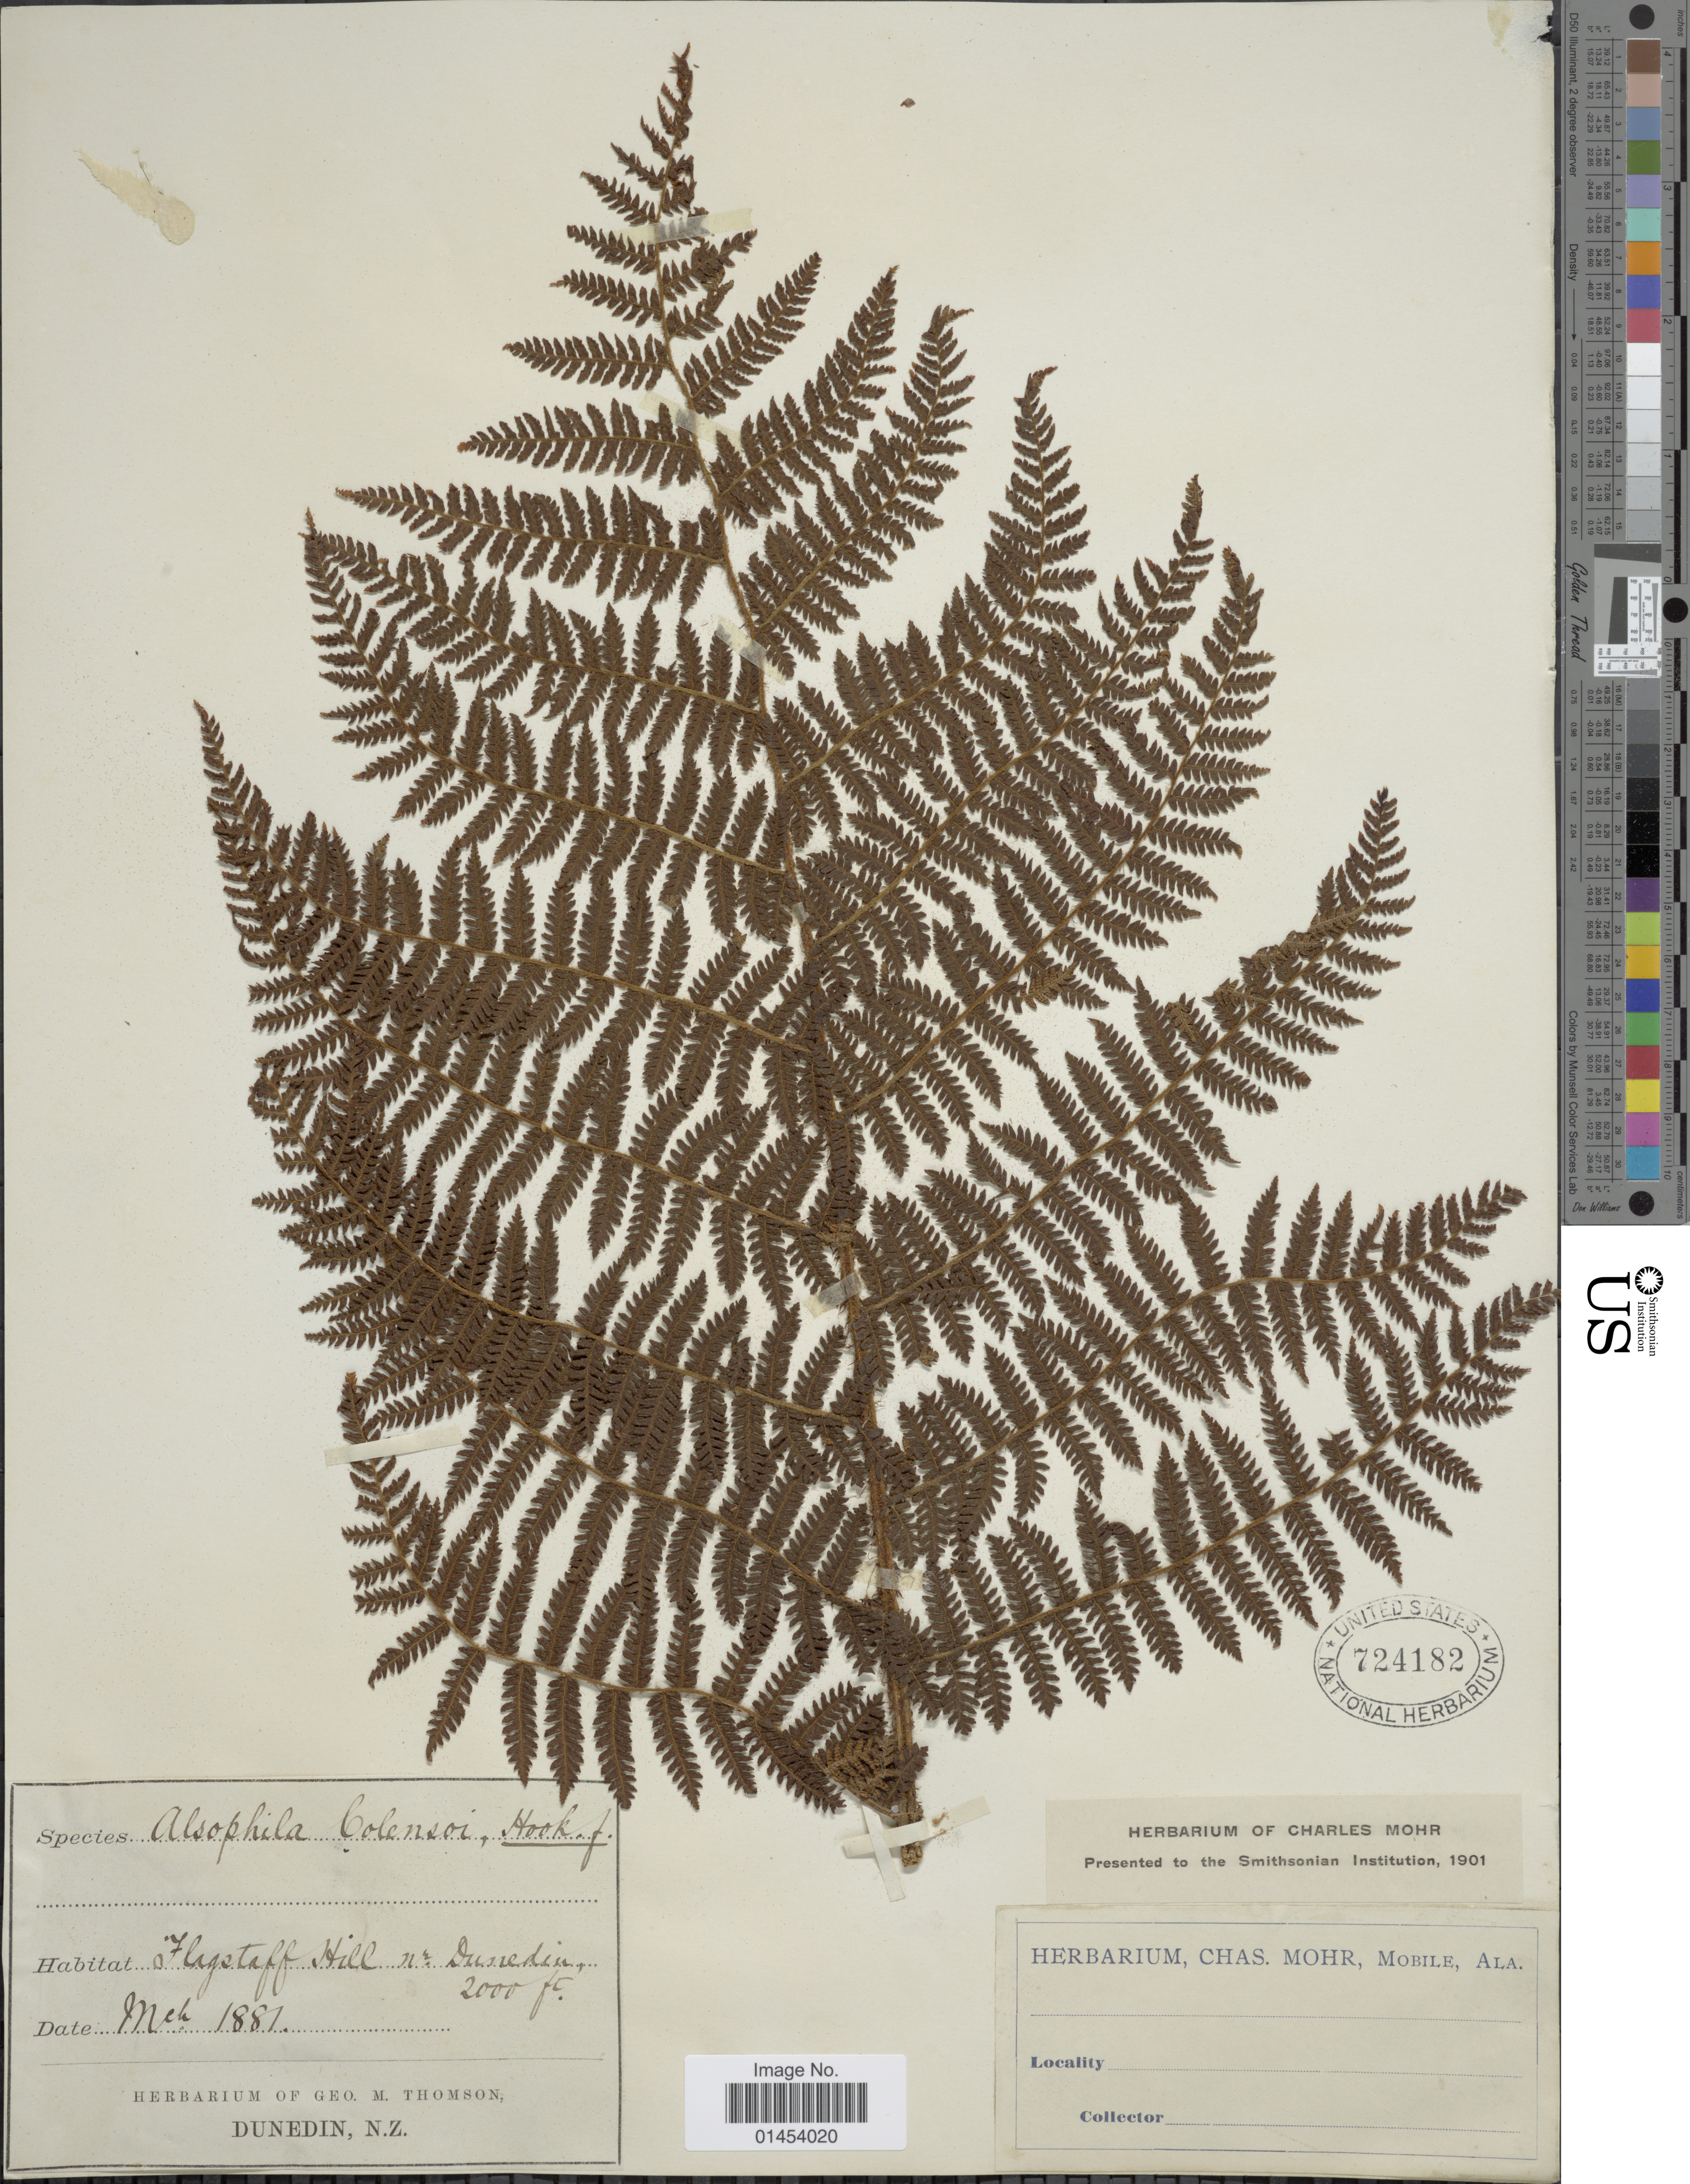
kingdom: Plantae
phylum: Tracheophyta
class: Polypodiopsida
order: Cyatheales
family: Cyatheaceae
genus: Cyathea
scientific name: Cyathea colensoi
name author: (Hook. f.) Domin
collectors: ex herb. Geo. M. Thomson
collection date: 1881-03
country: New Zealand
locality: Flystaff Hill nr. Dunedin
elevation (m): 610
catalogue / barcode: US 724182